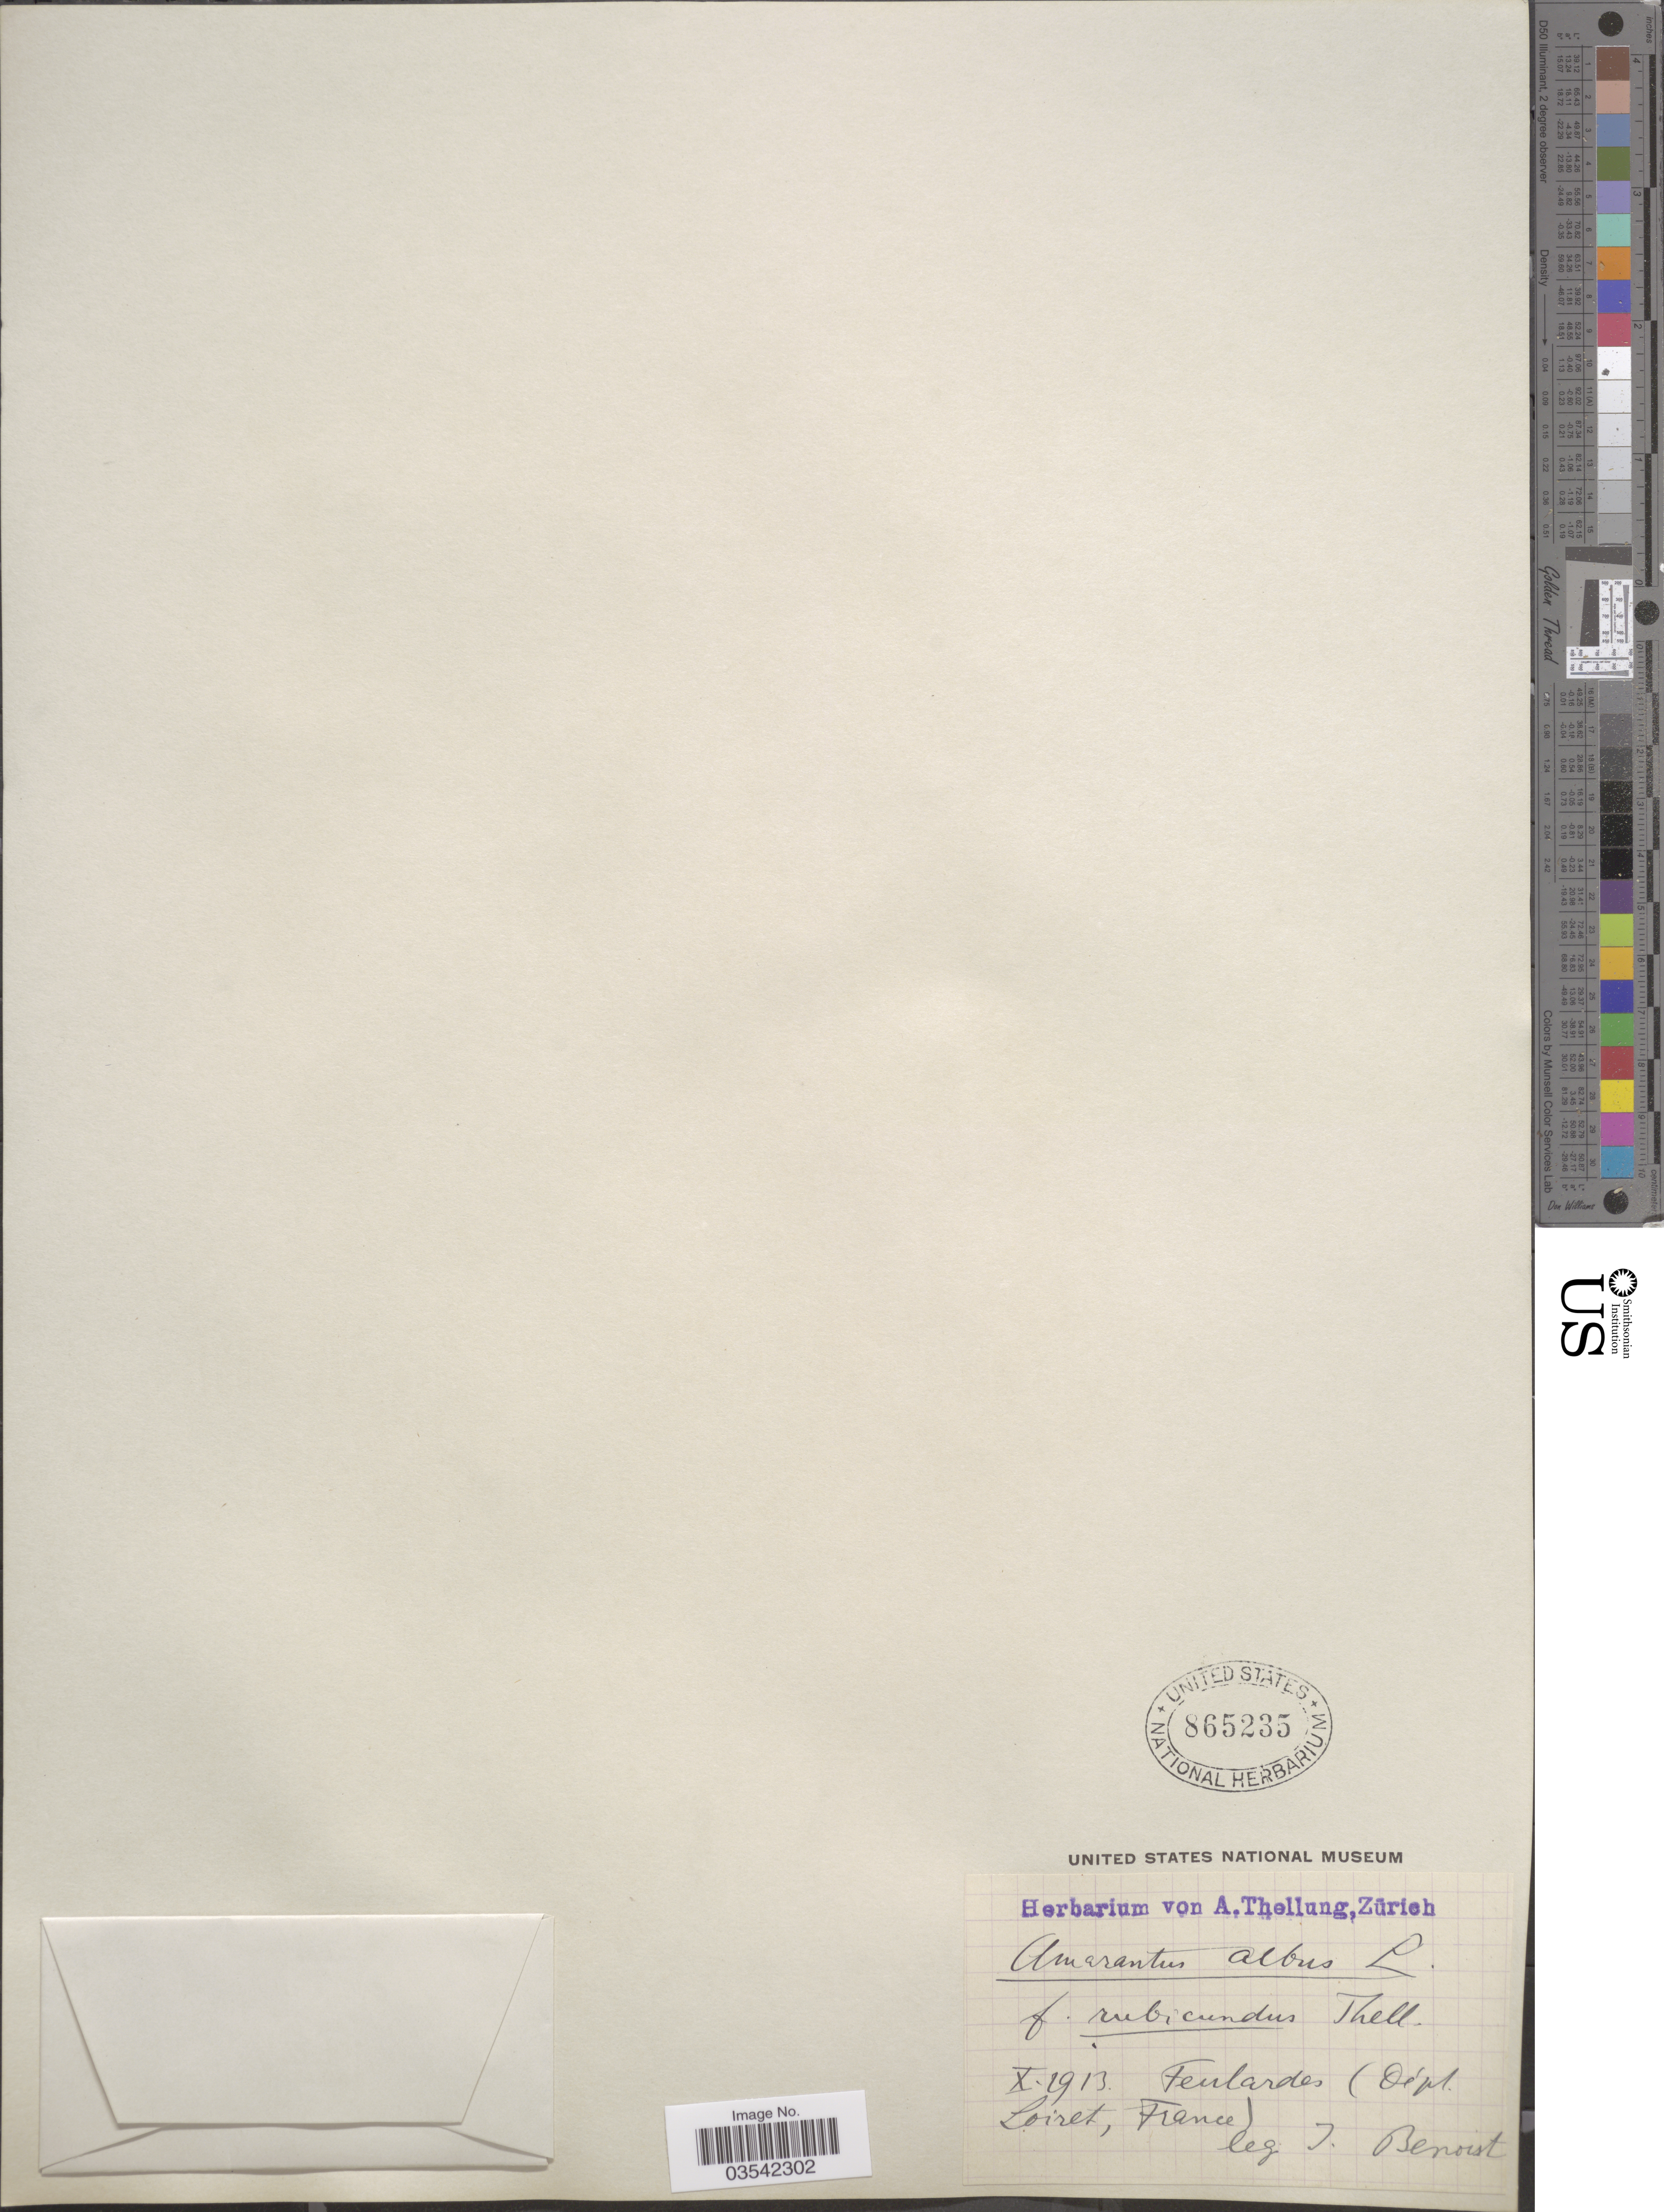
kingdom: Plantae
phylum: Tracheophyta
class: Magnoliopsida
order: Caryophyllales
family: Amaranthaceae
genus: Amaranthus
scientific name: Amaranthus albus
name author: L.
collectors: J. Benoist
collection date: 1913-10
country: France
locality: Fenlardes (Dépt. Loiret).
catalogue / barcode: US 865235